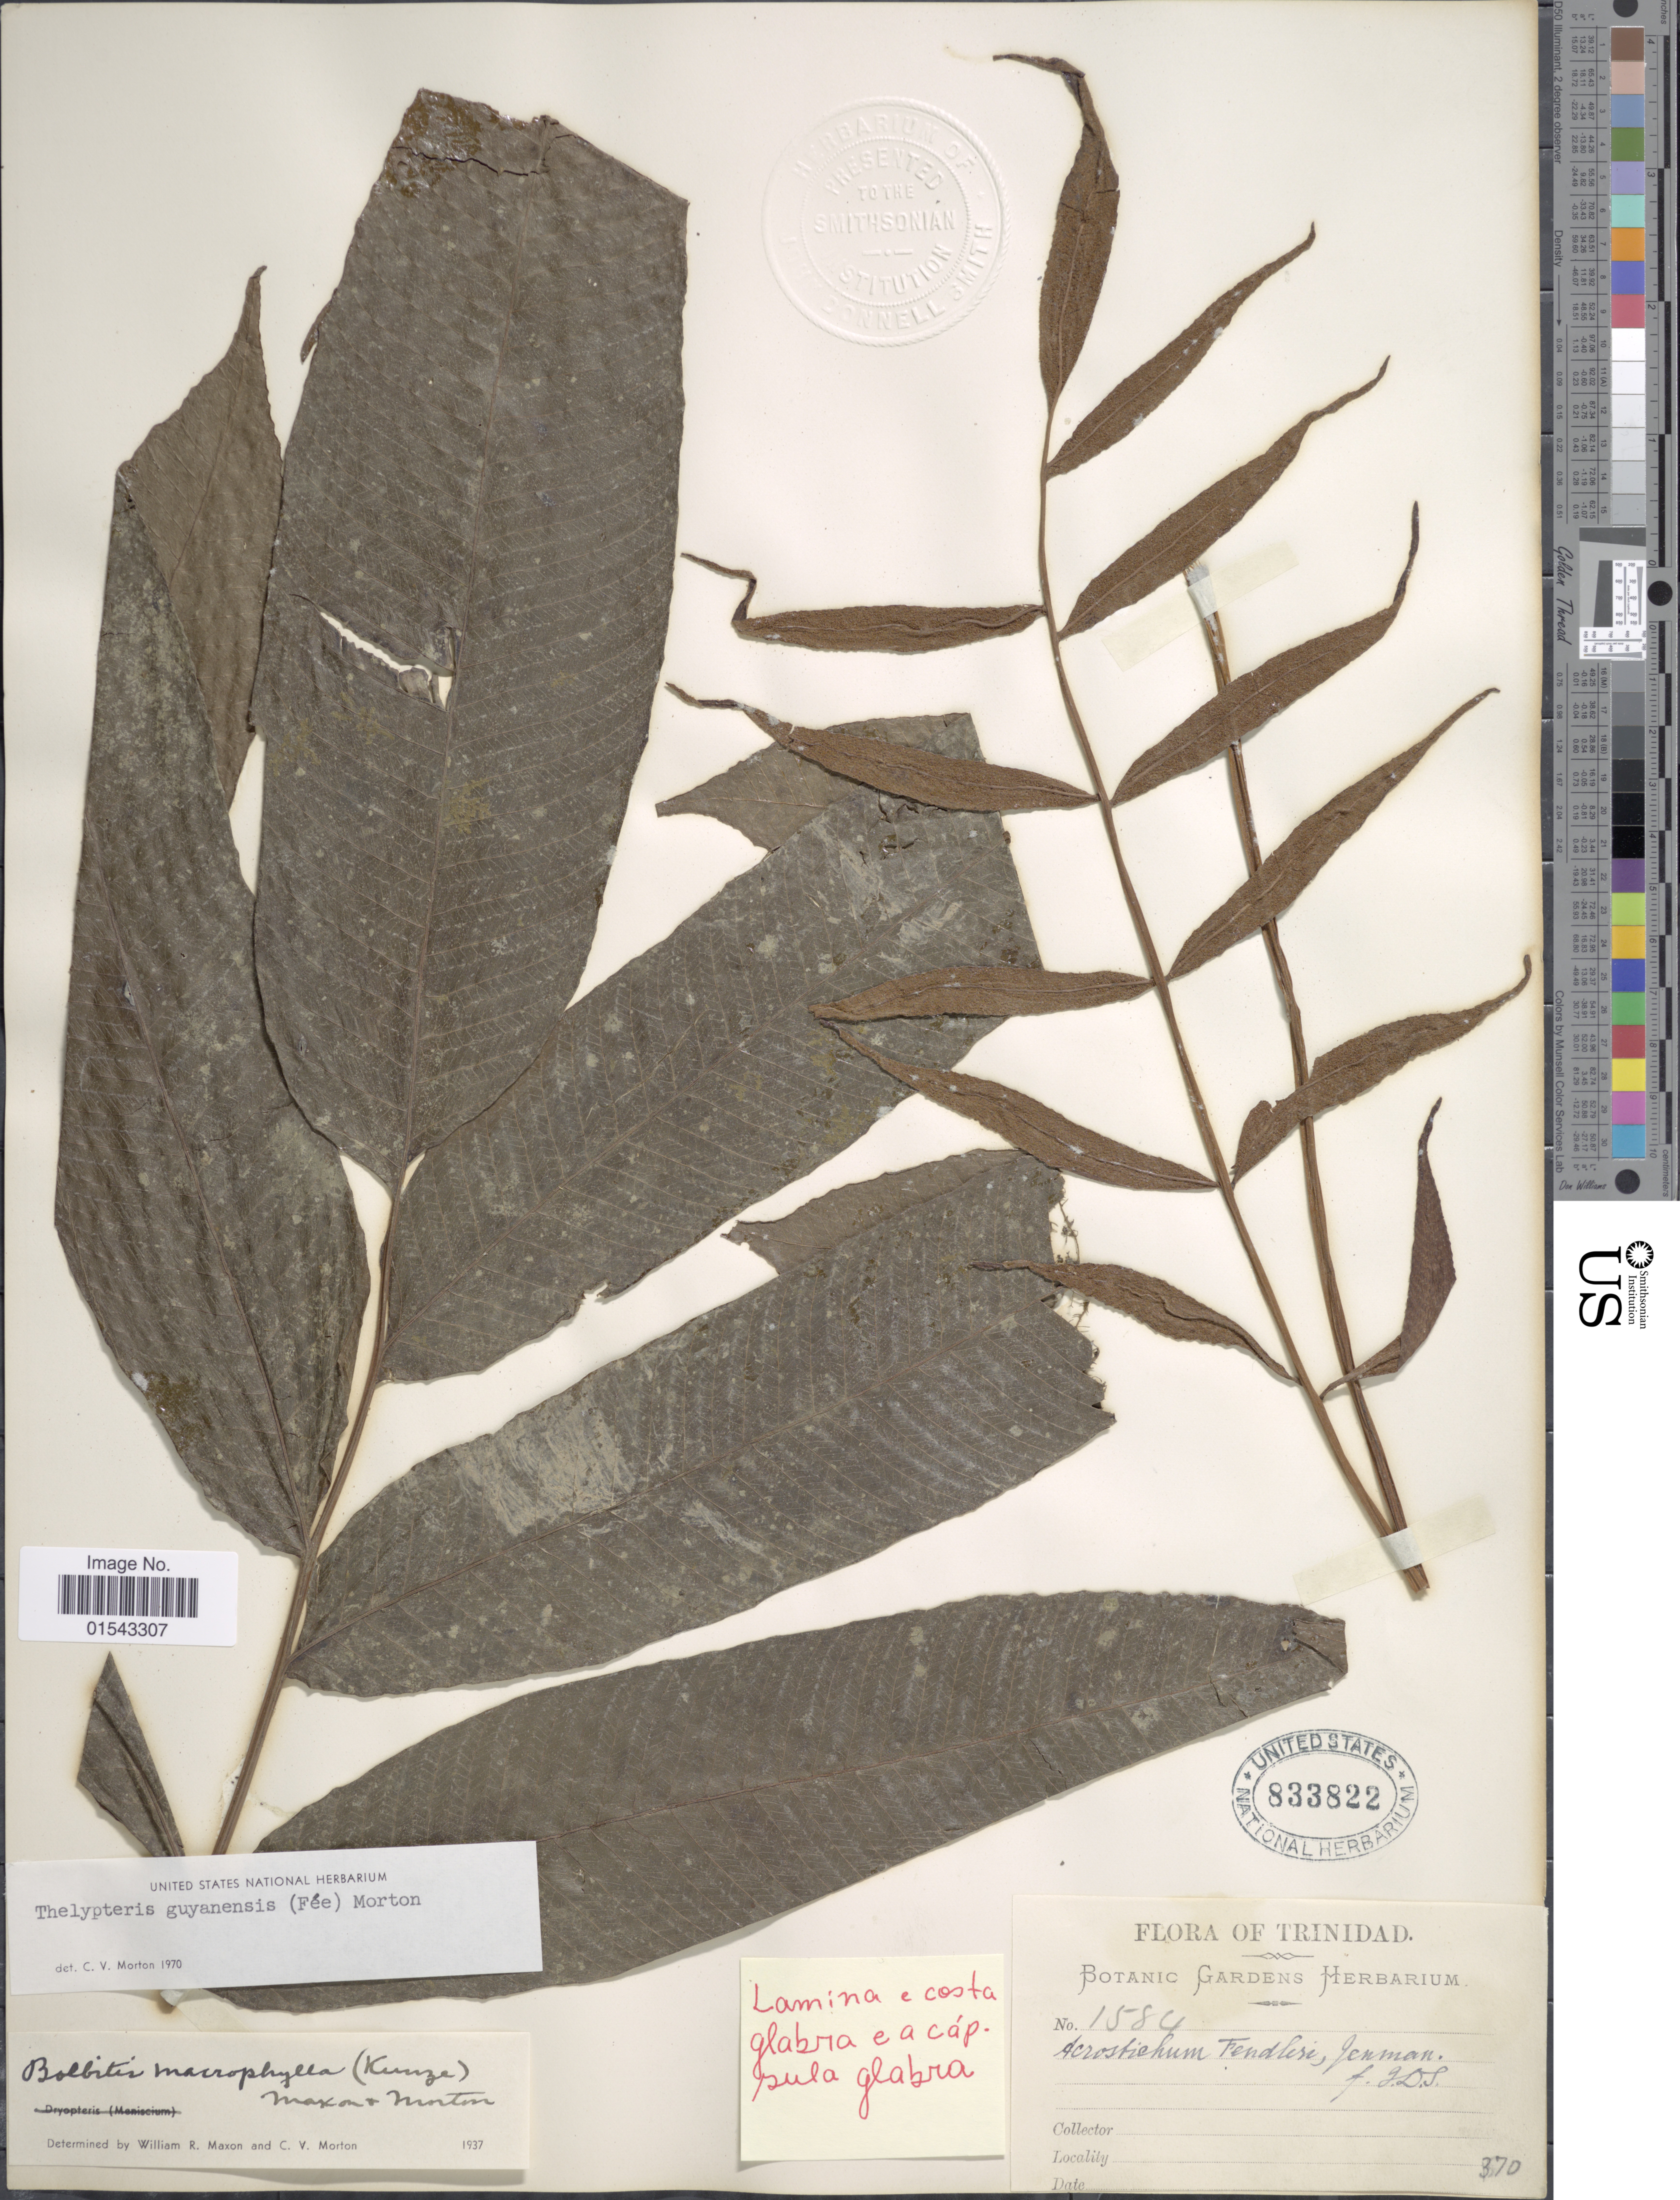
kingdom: Plantae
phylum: Tracheophyta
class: Polypodiopsida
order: Polypodiales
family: Thelypteridaceae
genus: Meniscium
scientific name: Meniscium macrophyllum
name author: Kunze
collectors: Botanic Gardens Herbarium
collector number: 1584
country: Trinidad and Tobago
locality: Trinidad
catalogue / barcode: US 833822